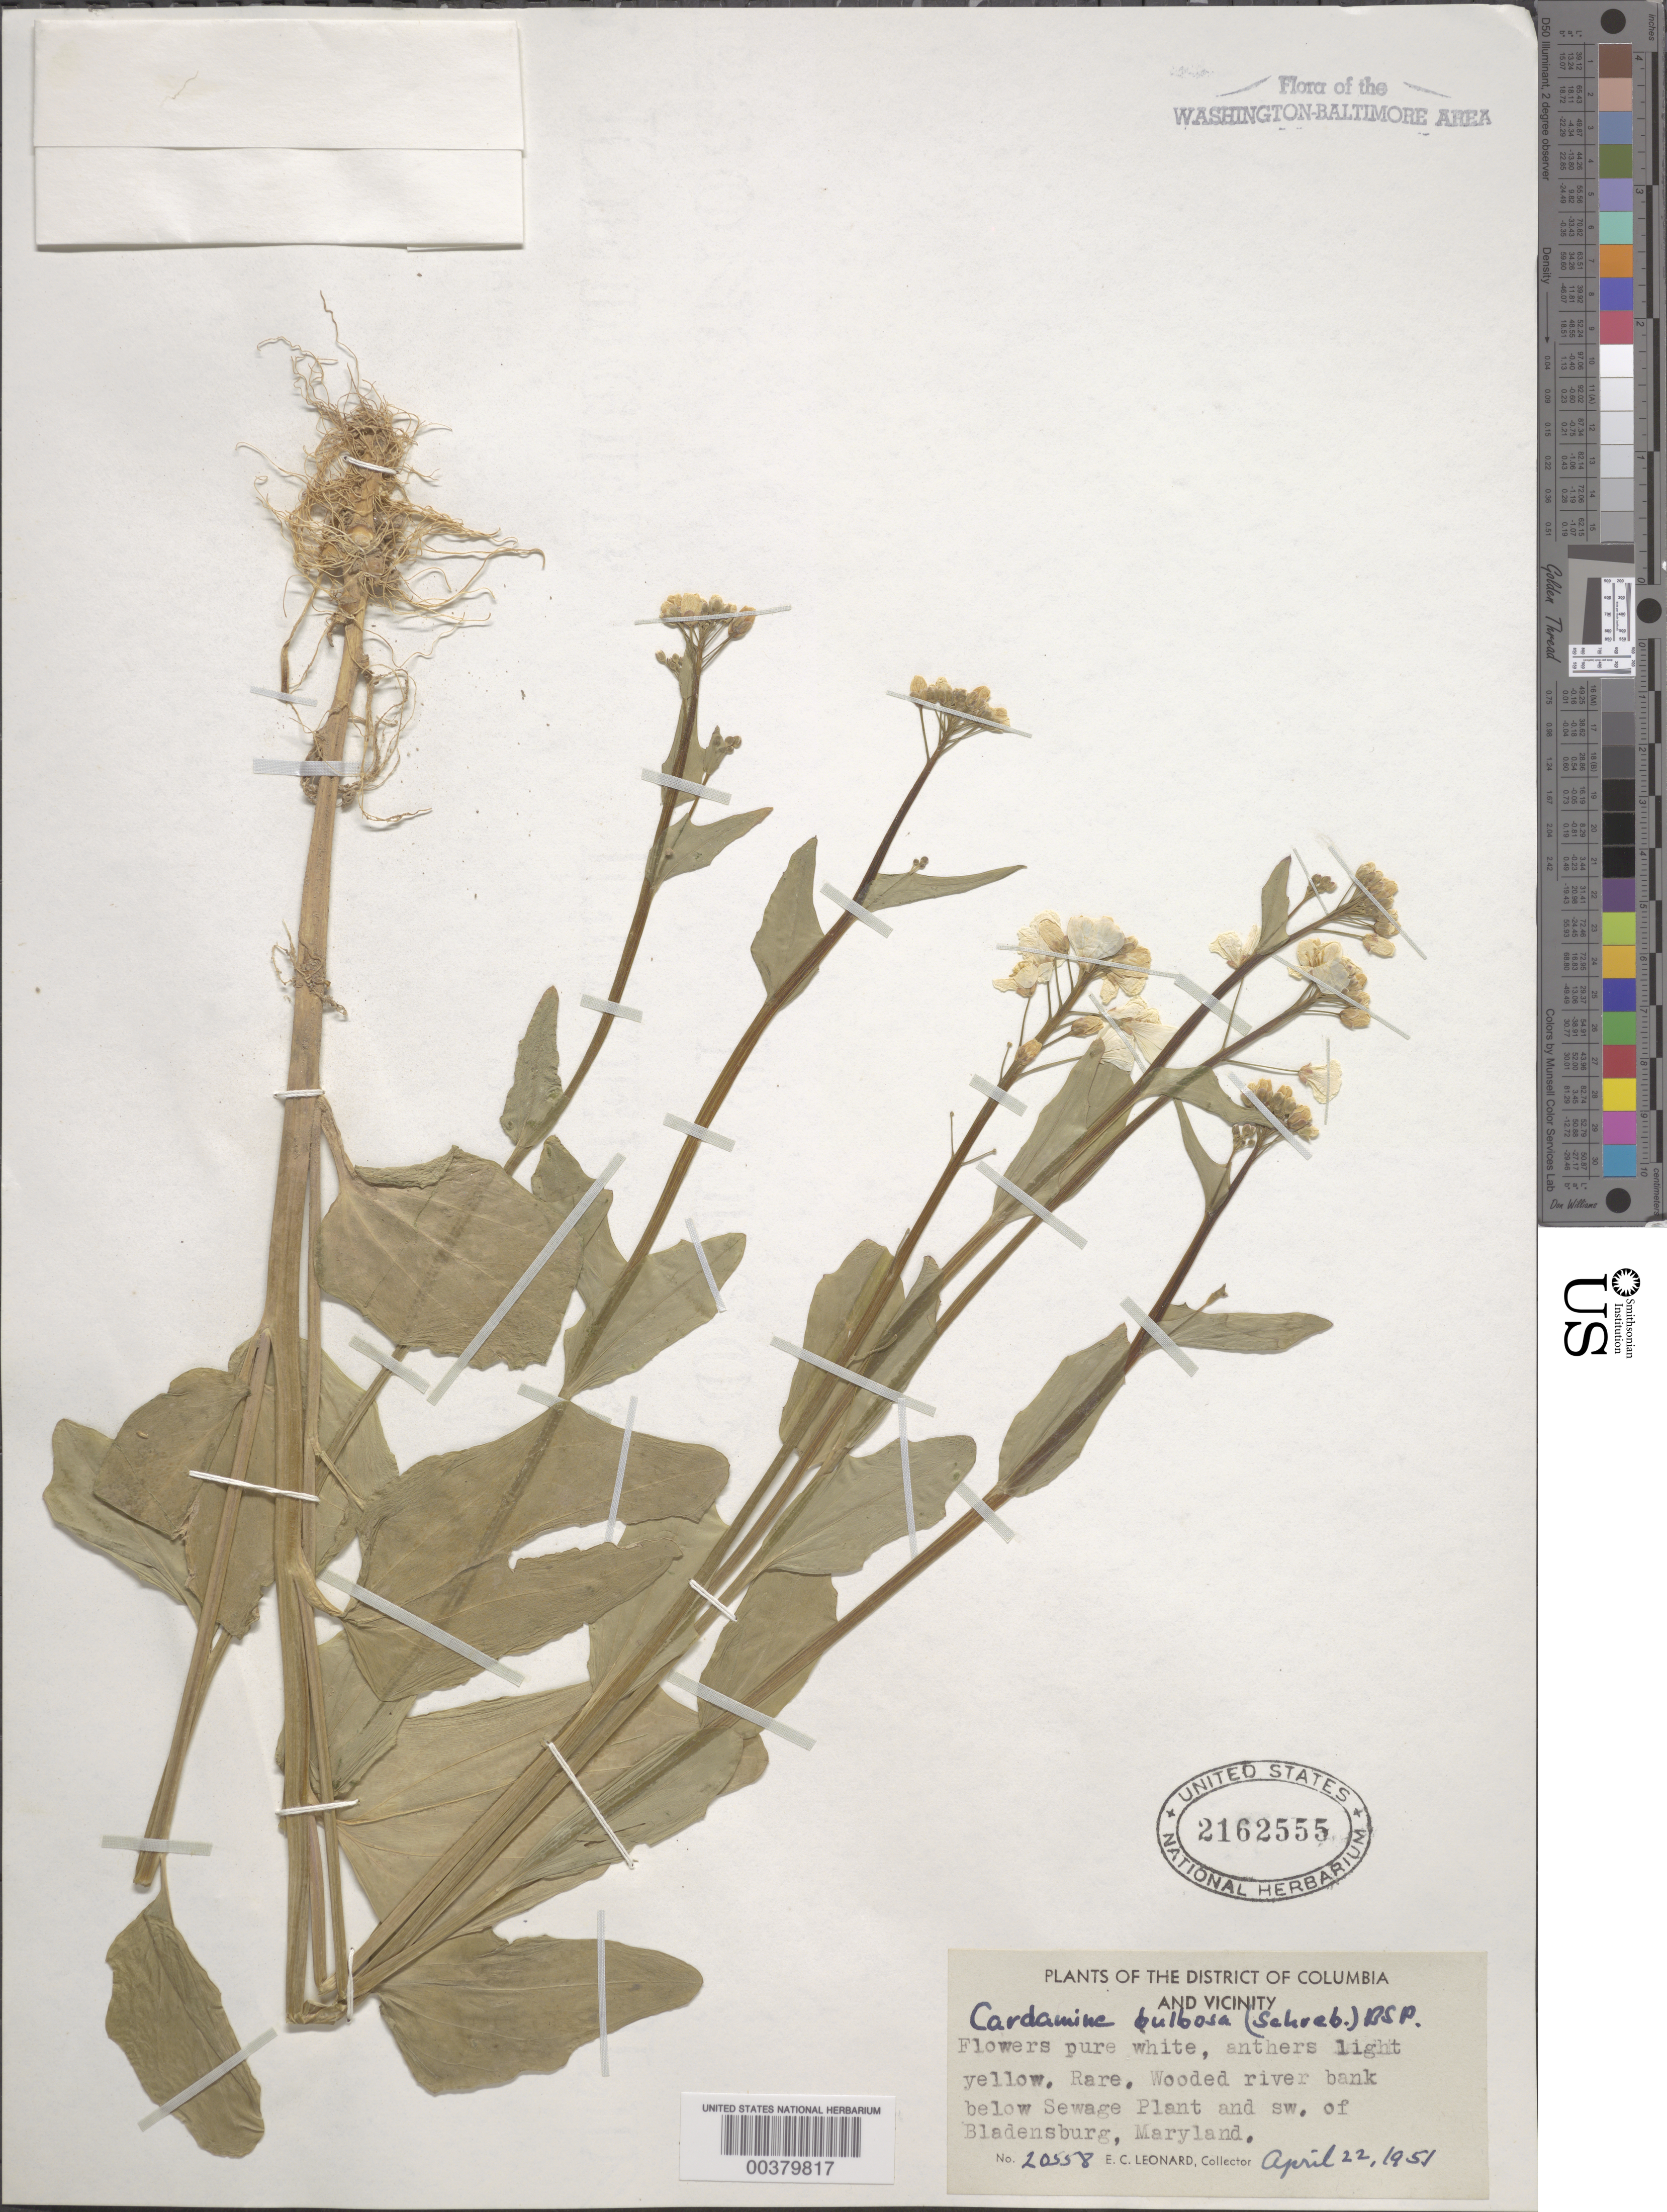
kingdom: Plantae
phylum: Tracheophyta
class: Magnoliopsida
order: Brassicales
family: Brassicaceae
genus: Cardamine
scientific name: Cardamine bulbosa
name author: (Schreb. ex Muhl.) Britton et al.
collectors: E. C. Leonard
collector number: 20558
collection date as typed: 22 Apr 1951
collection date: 1951-04-22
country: United States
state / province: Maryland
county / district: Prince George's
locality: Below Sewage Plant, Bladensburg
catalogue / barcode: US 2162555